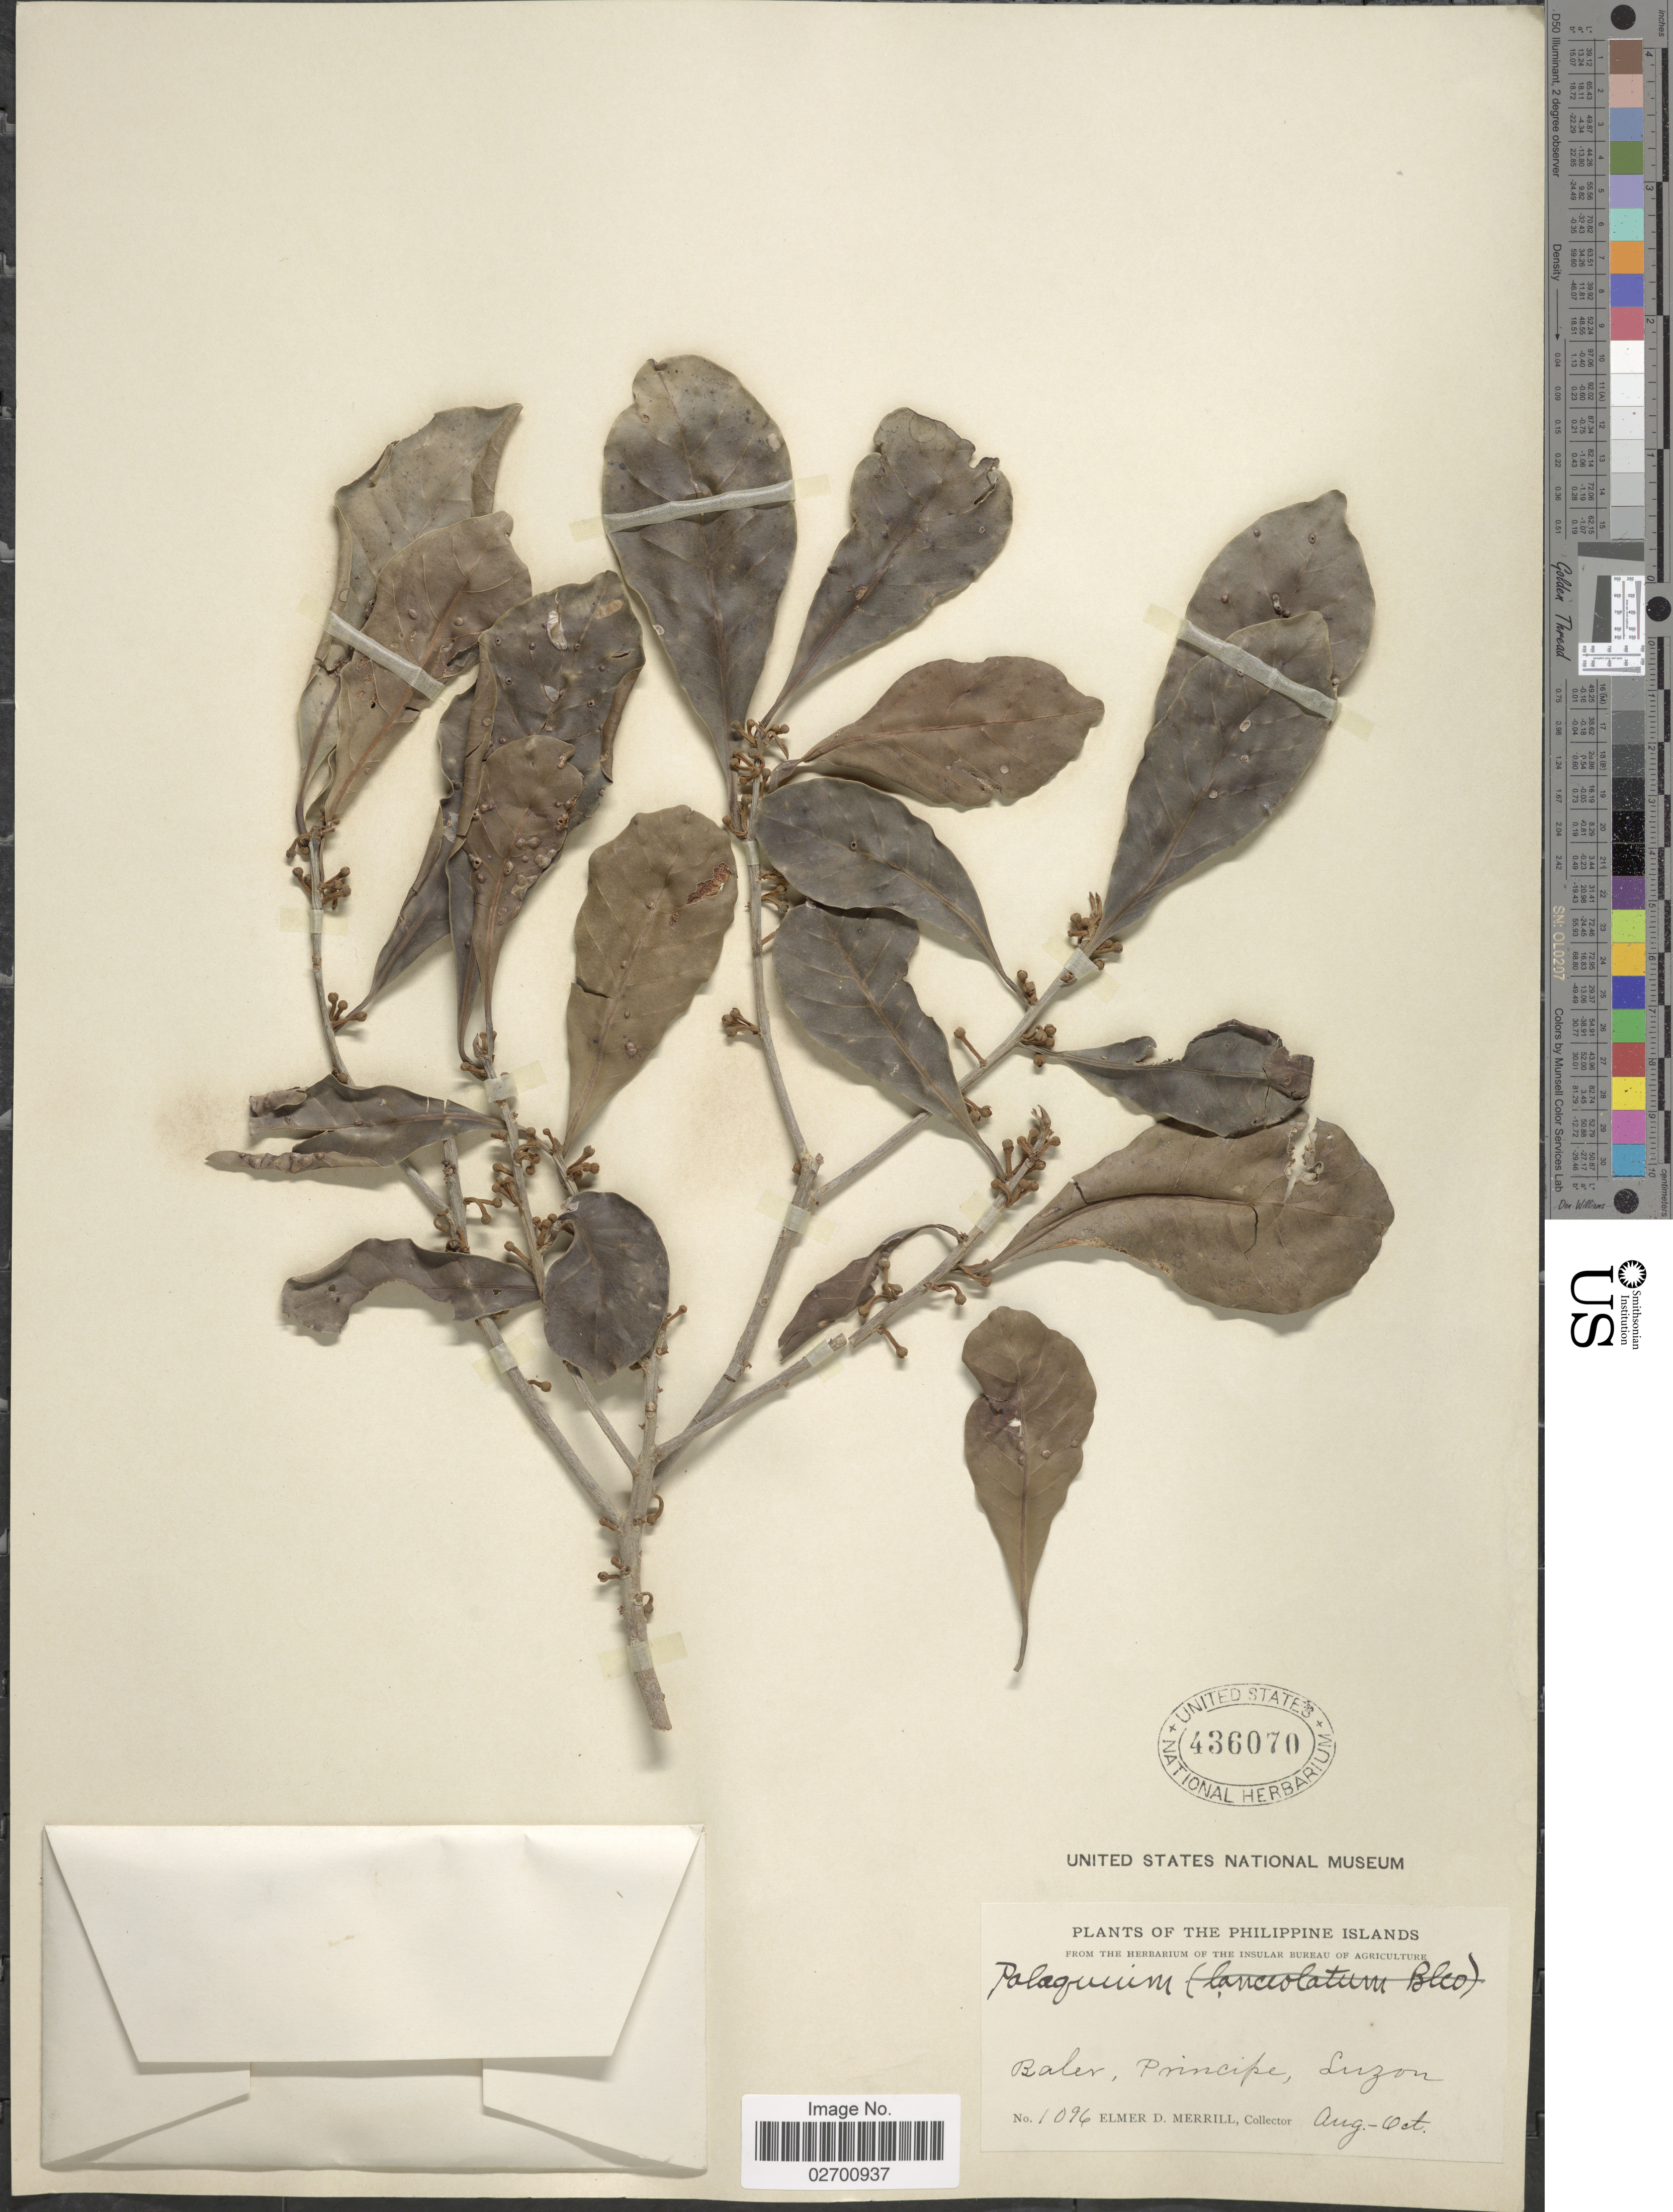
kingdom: Plantae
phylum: Tracheophyta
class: Magnoliopsida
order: Ericales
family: Sapotaceae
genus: Palaquium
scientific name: Palaquium merrillii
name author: Dubard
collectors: E. D. Merrill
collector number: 1096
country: Philippines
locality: Baler, Principe, Luzon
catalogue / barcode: US 436070